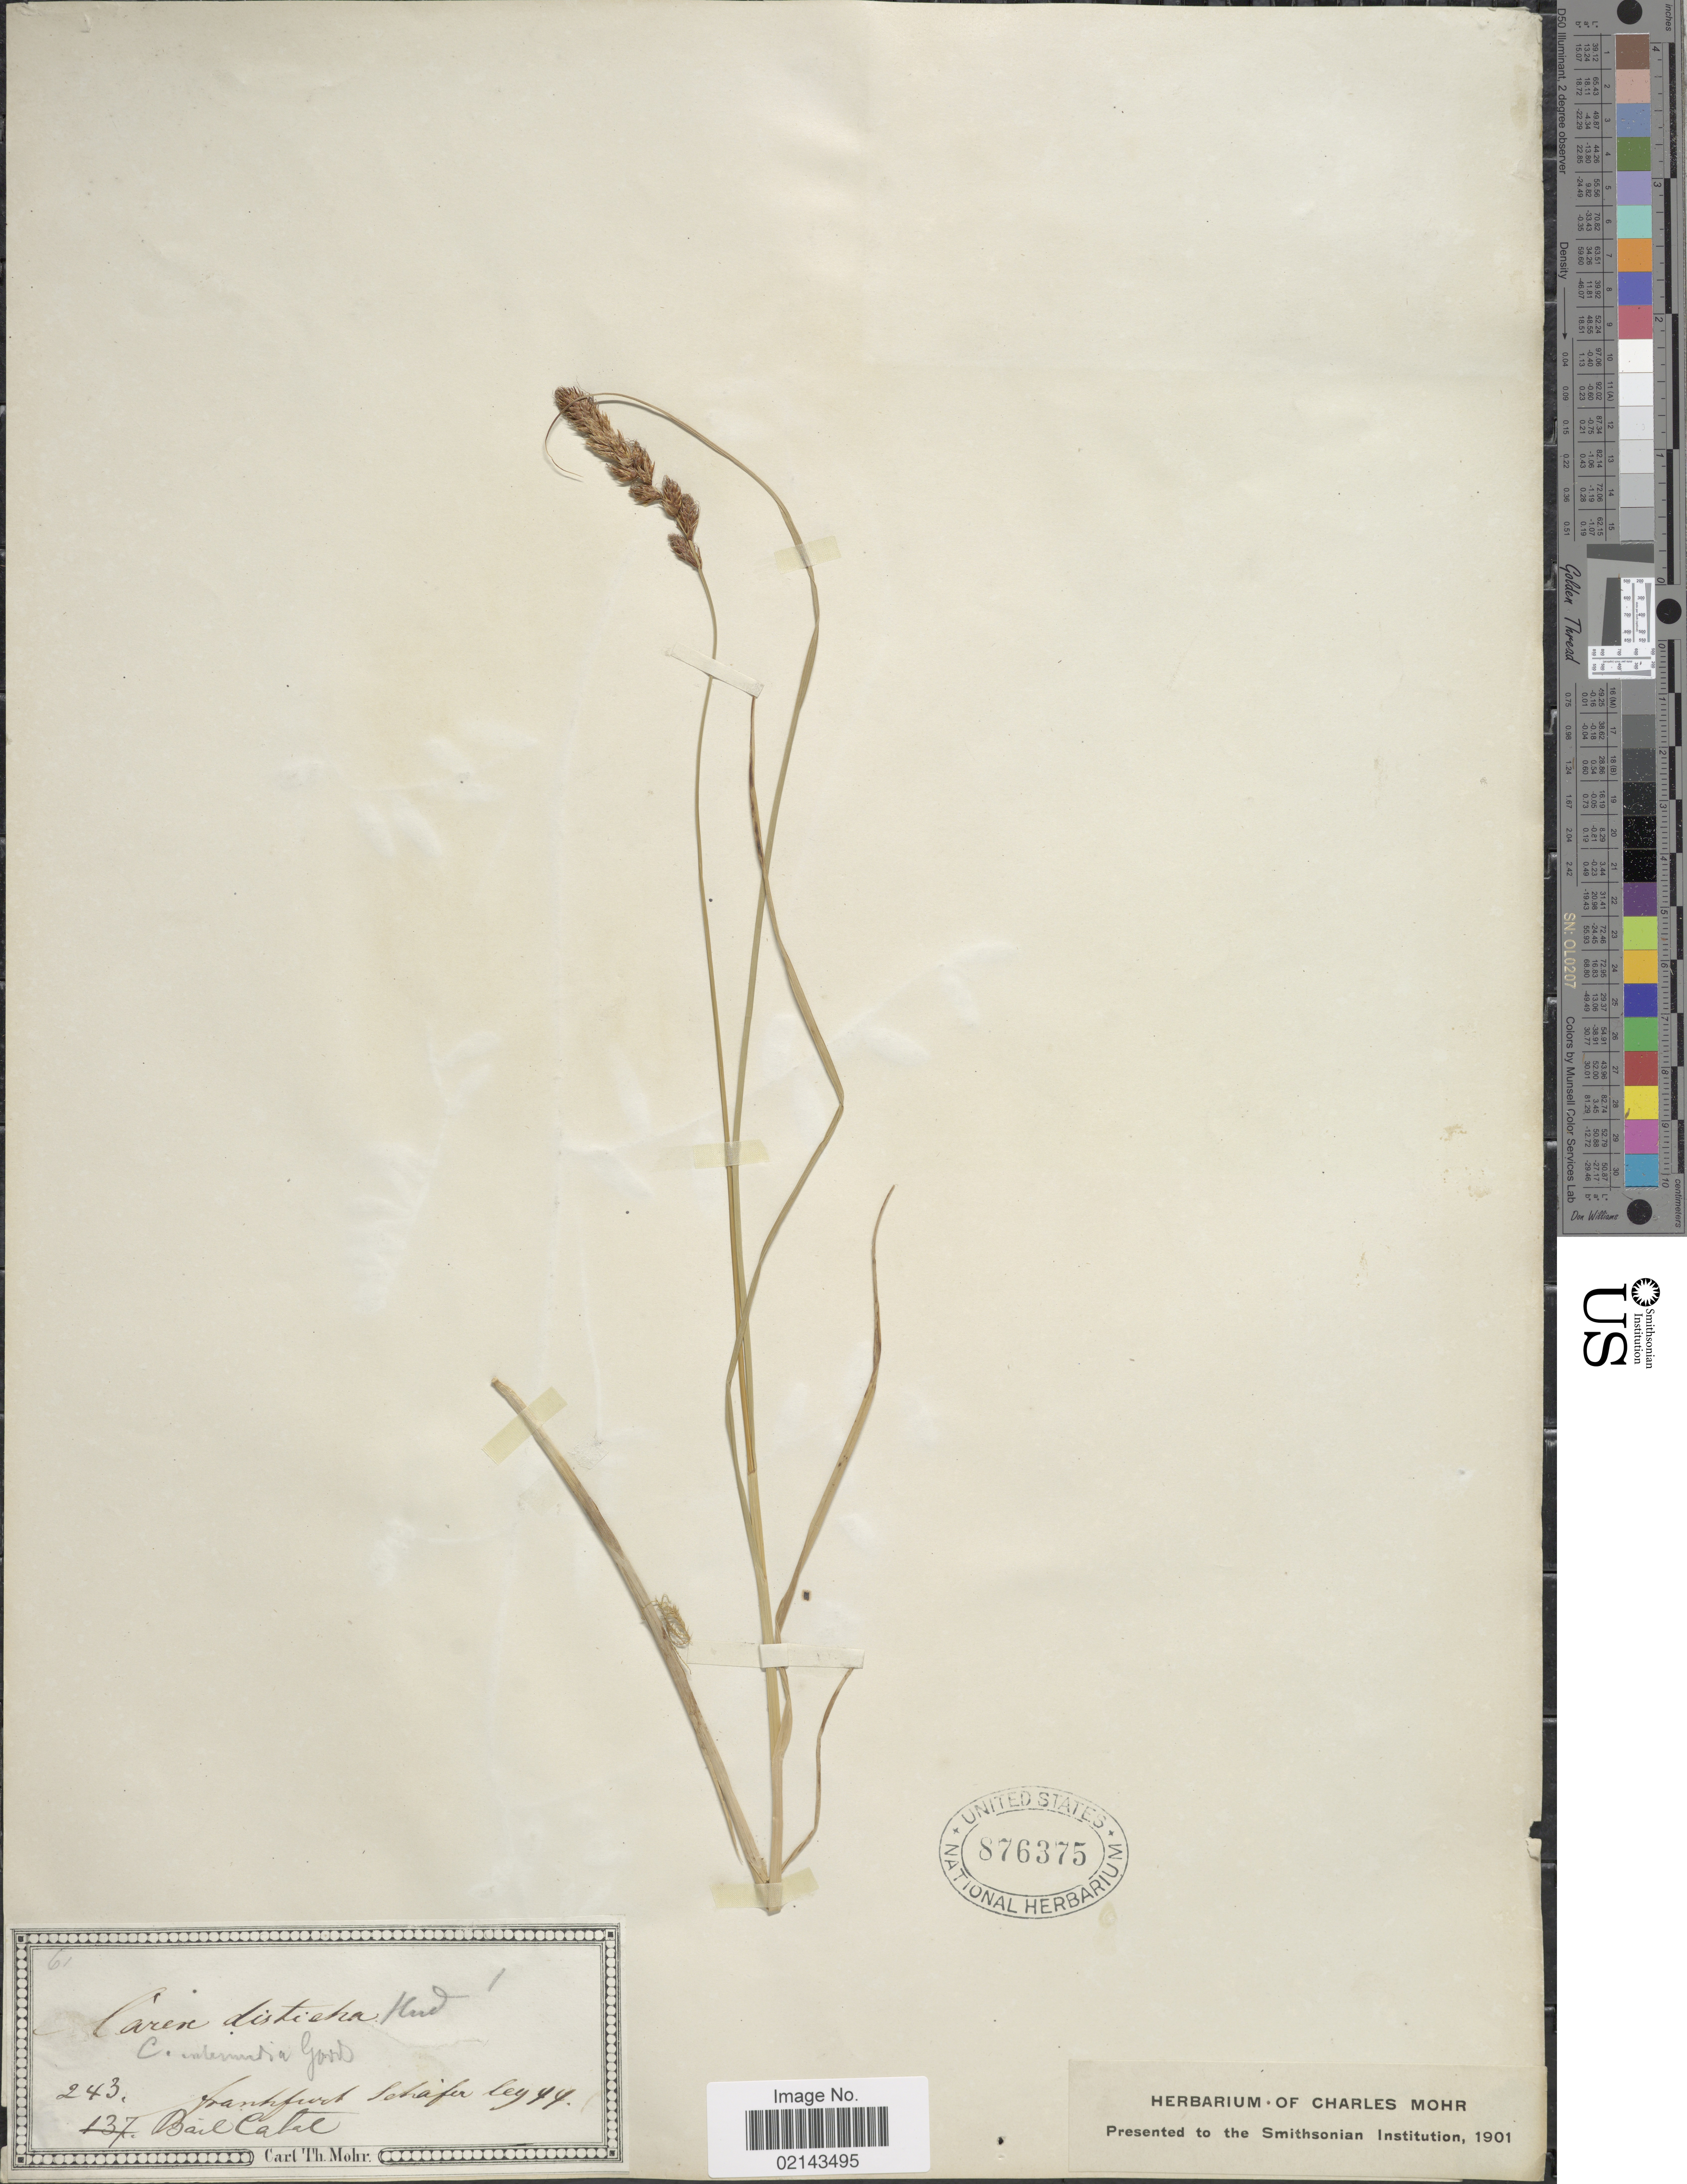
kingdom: Plantae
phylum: Tracheophyta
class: Liliopsida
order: Poales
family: Cyperaceae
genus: Carex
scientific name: Carex disticha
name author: Huds.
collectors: B. Cabat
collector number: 243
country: Germany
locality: Frankfurt Schafer [interpreted]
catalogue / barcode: US 876375